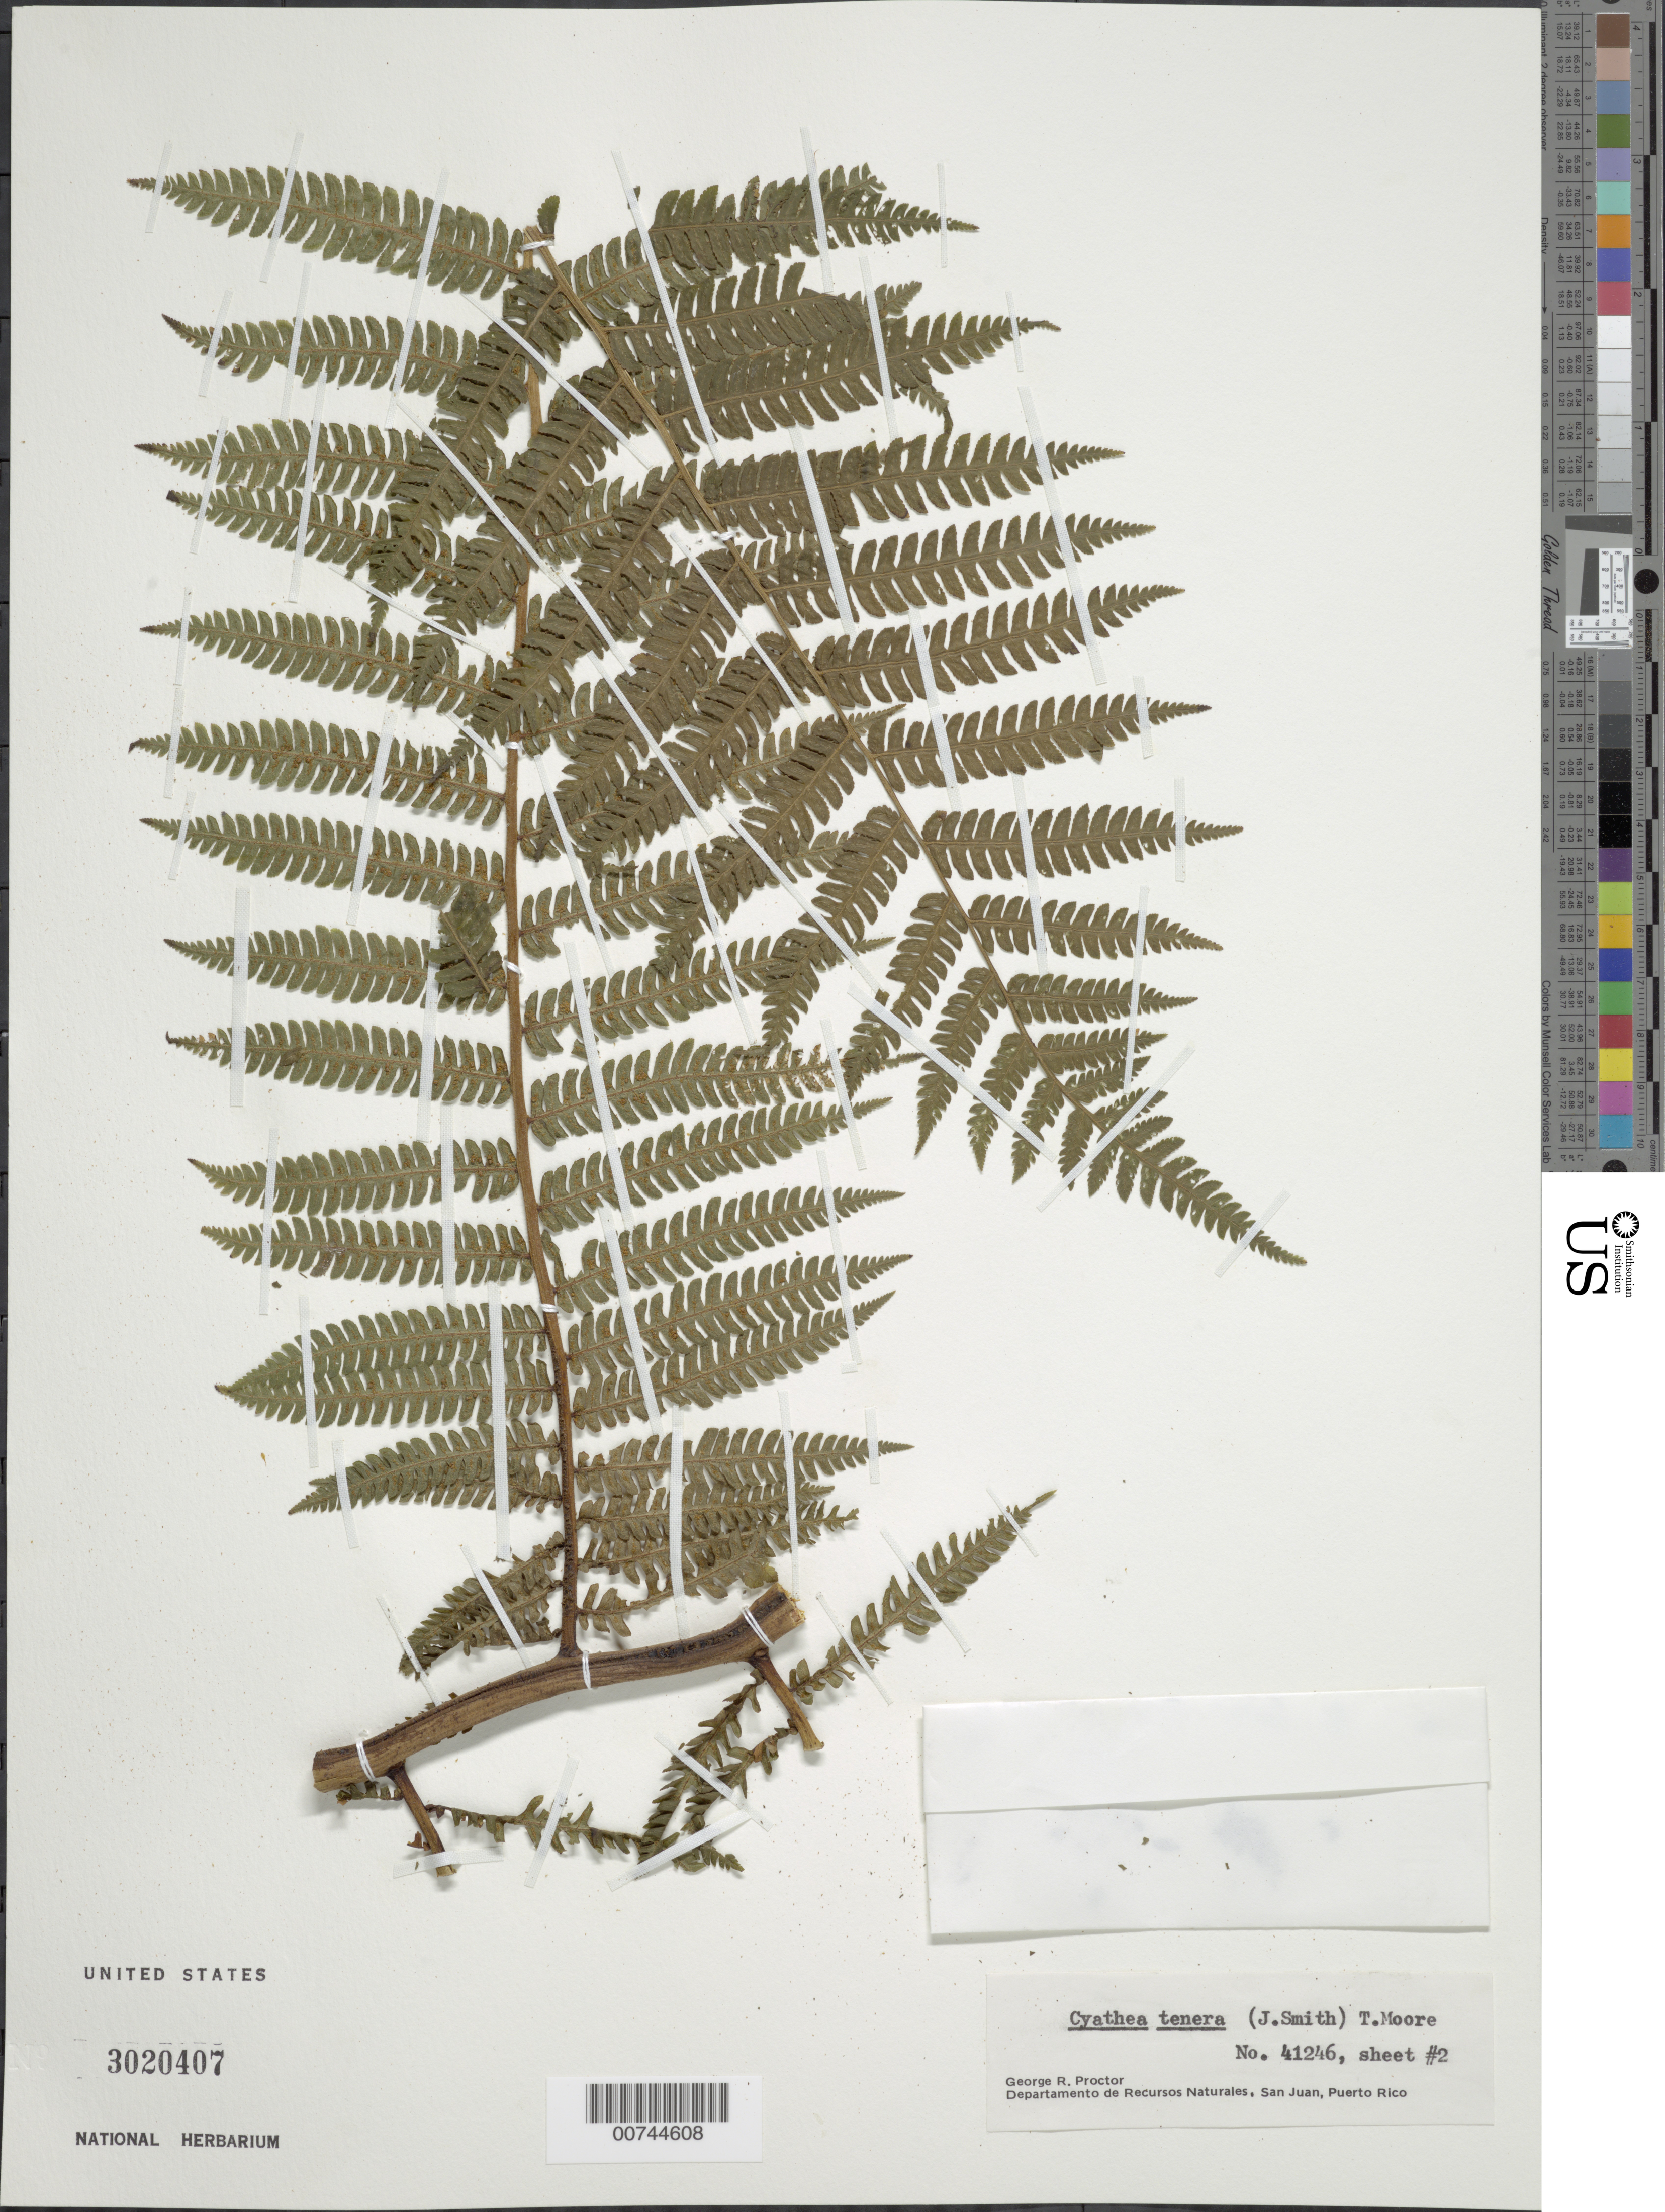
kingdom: Plantae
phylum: Tracheophyta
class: Polypodiopsida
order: Cyatheales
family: Cyatheaceae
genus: Cyathea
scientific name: Cyathea tenera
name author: (J. Sm. ex Hook.) T. Moore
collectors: G. R. Proctor & O. Laboy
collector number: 41246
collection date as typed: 17 Jul 1985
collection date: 1985-07-17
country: Puerto Rico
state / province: Jayuya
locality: Cordillera Central: Toro Negro State Forest. Upper slopes & summit of Cerro de Punta. Municipio de Jayuya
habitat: Robust tree-fern in montane thicket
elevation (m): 1300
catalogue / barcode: US 3020407